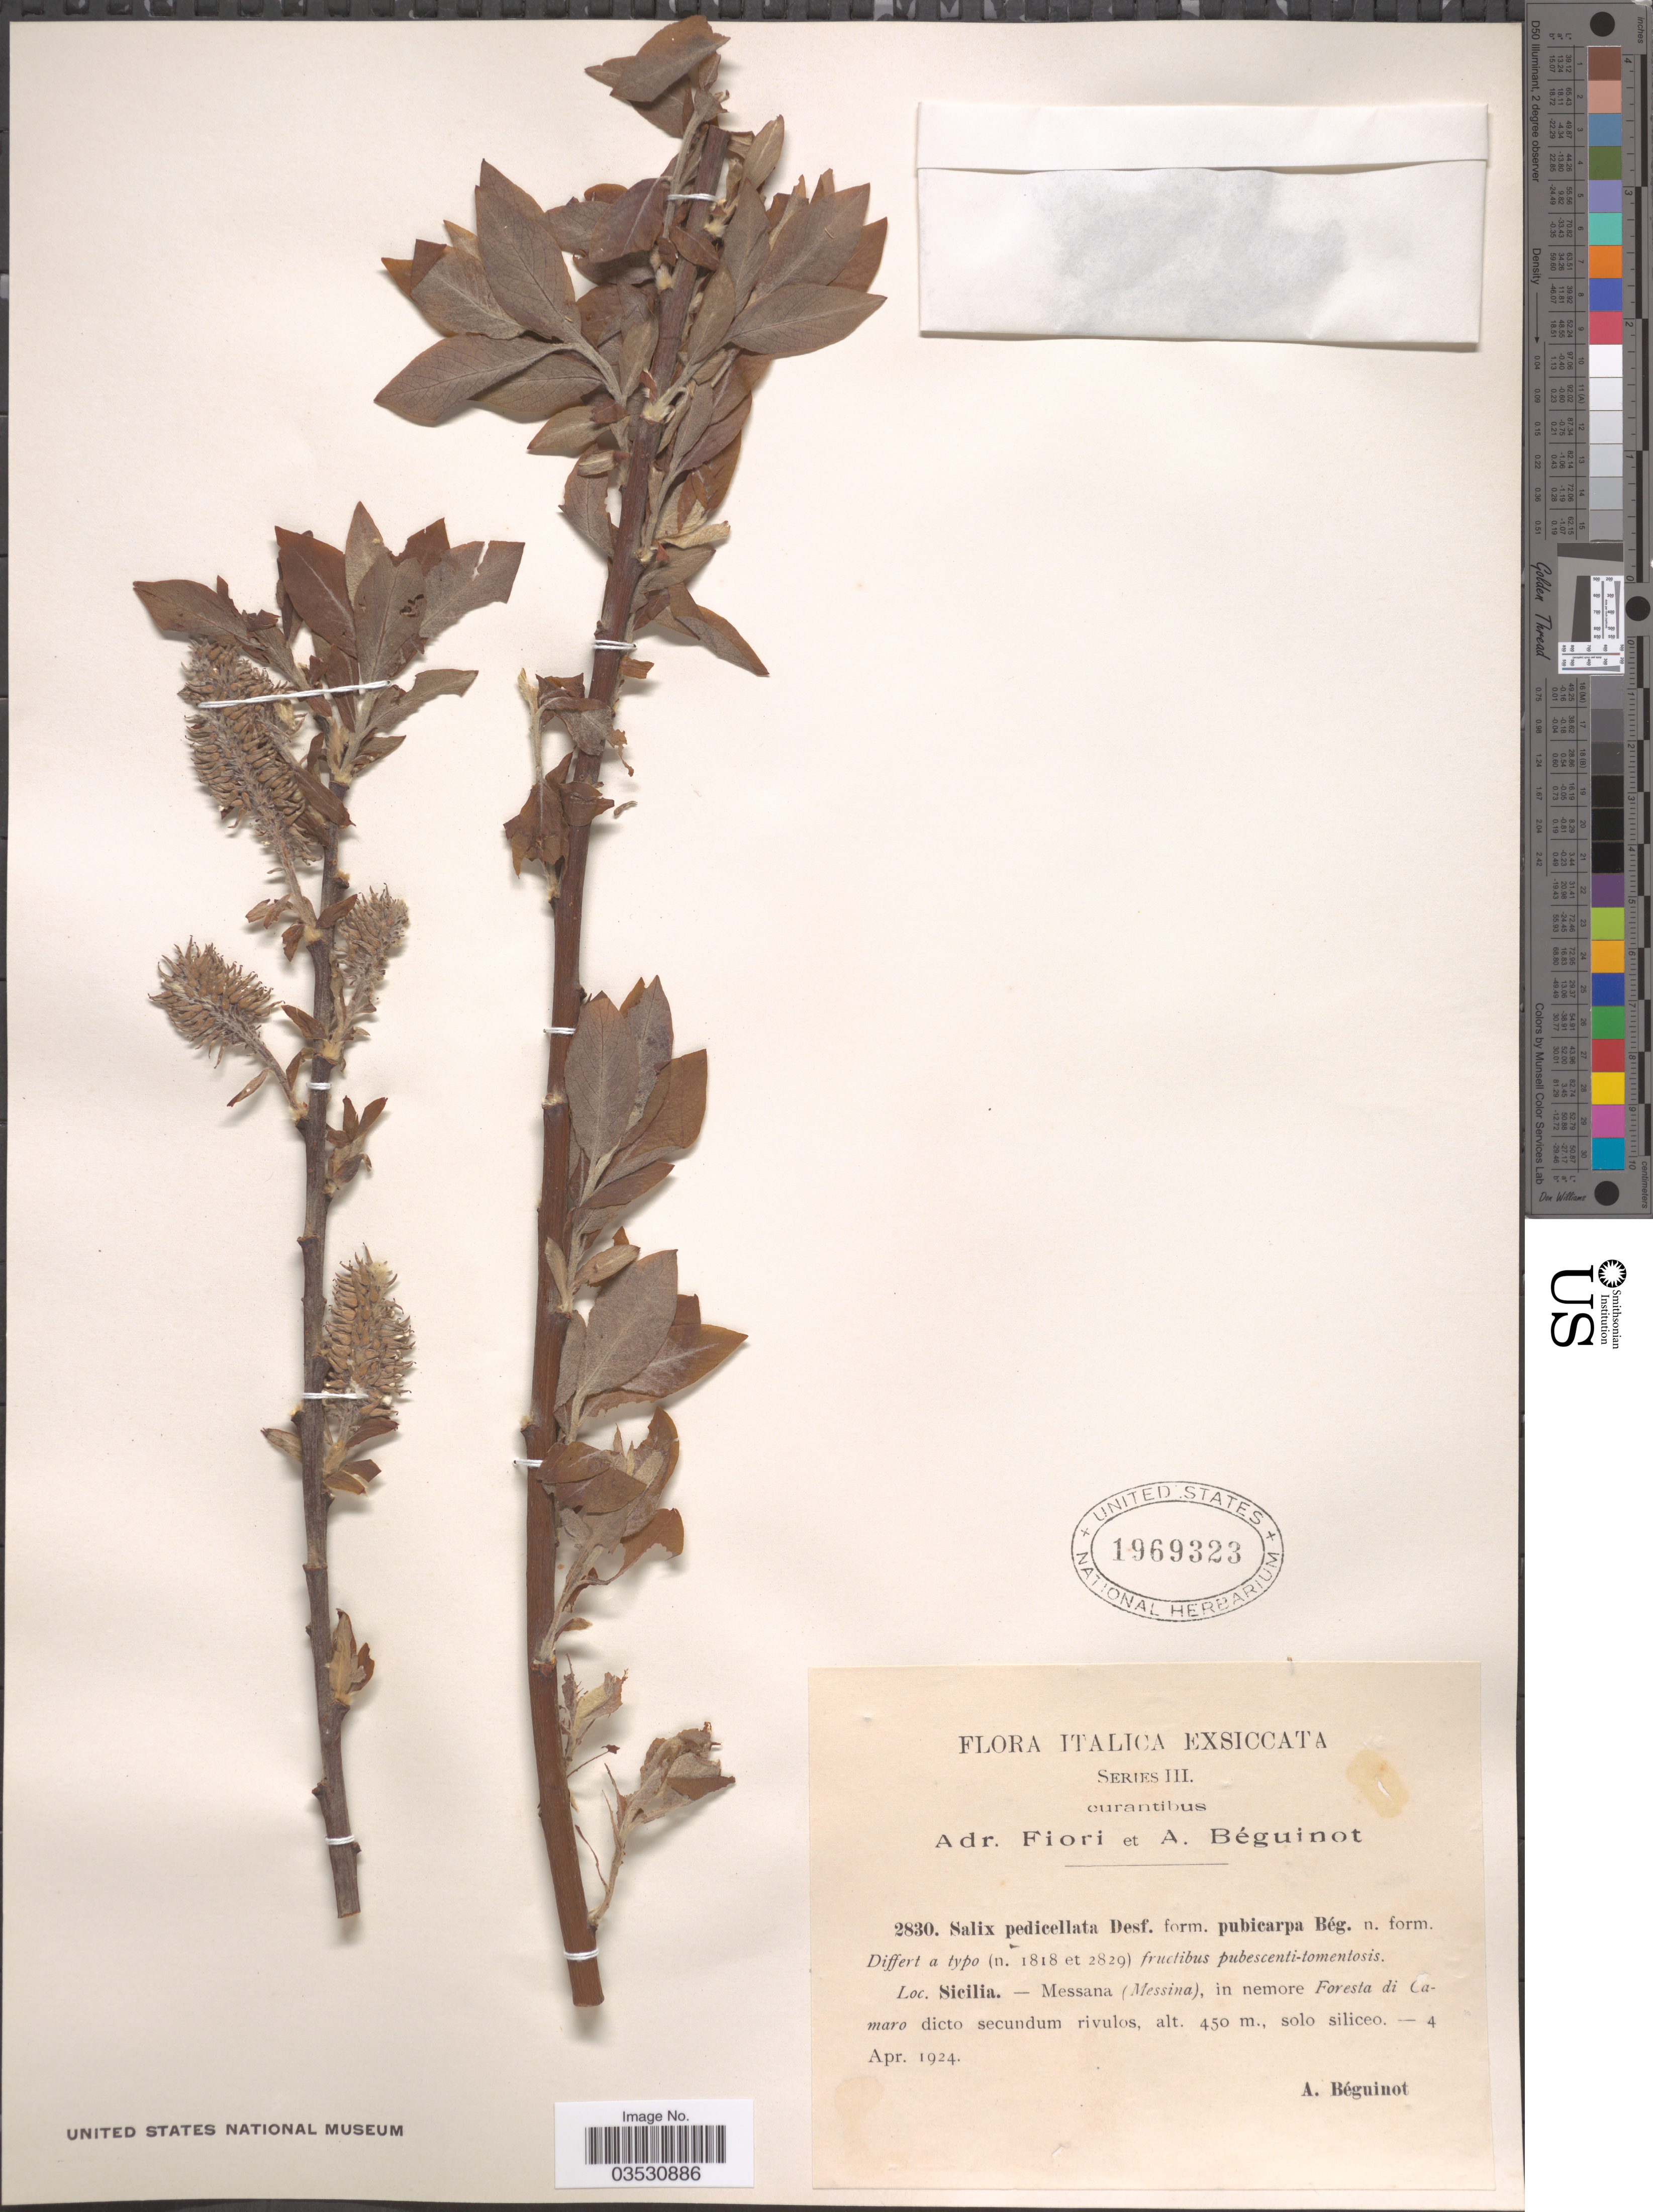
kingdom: Plantae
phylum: Tracheophyta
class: Magnoliopsida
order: Malpighiales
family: Salicaceae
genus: Salix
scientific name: Salix pedicellata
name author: Desf.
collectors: A. Béguinot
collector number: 2830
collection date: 1924-04-04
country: Italy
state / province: Siciliana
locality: Sicilia - Messana (Messina), in nemore Foresta di Camaro dicto secundum rivulos.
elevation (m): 450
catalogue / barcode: US 1969323